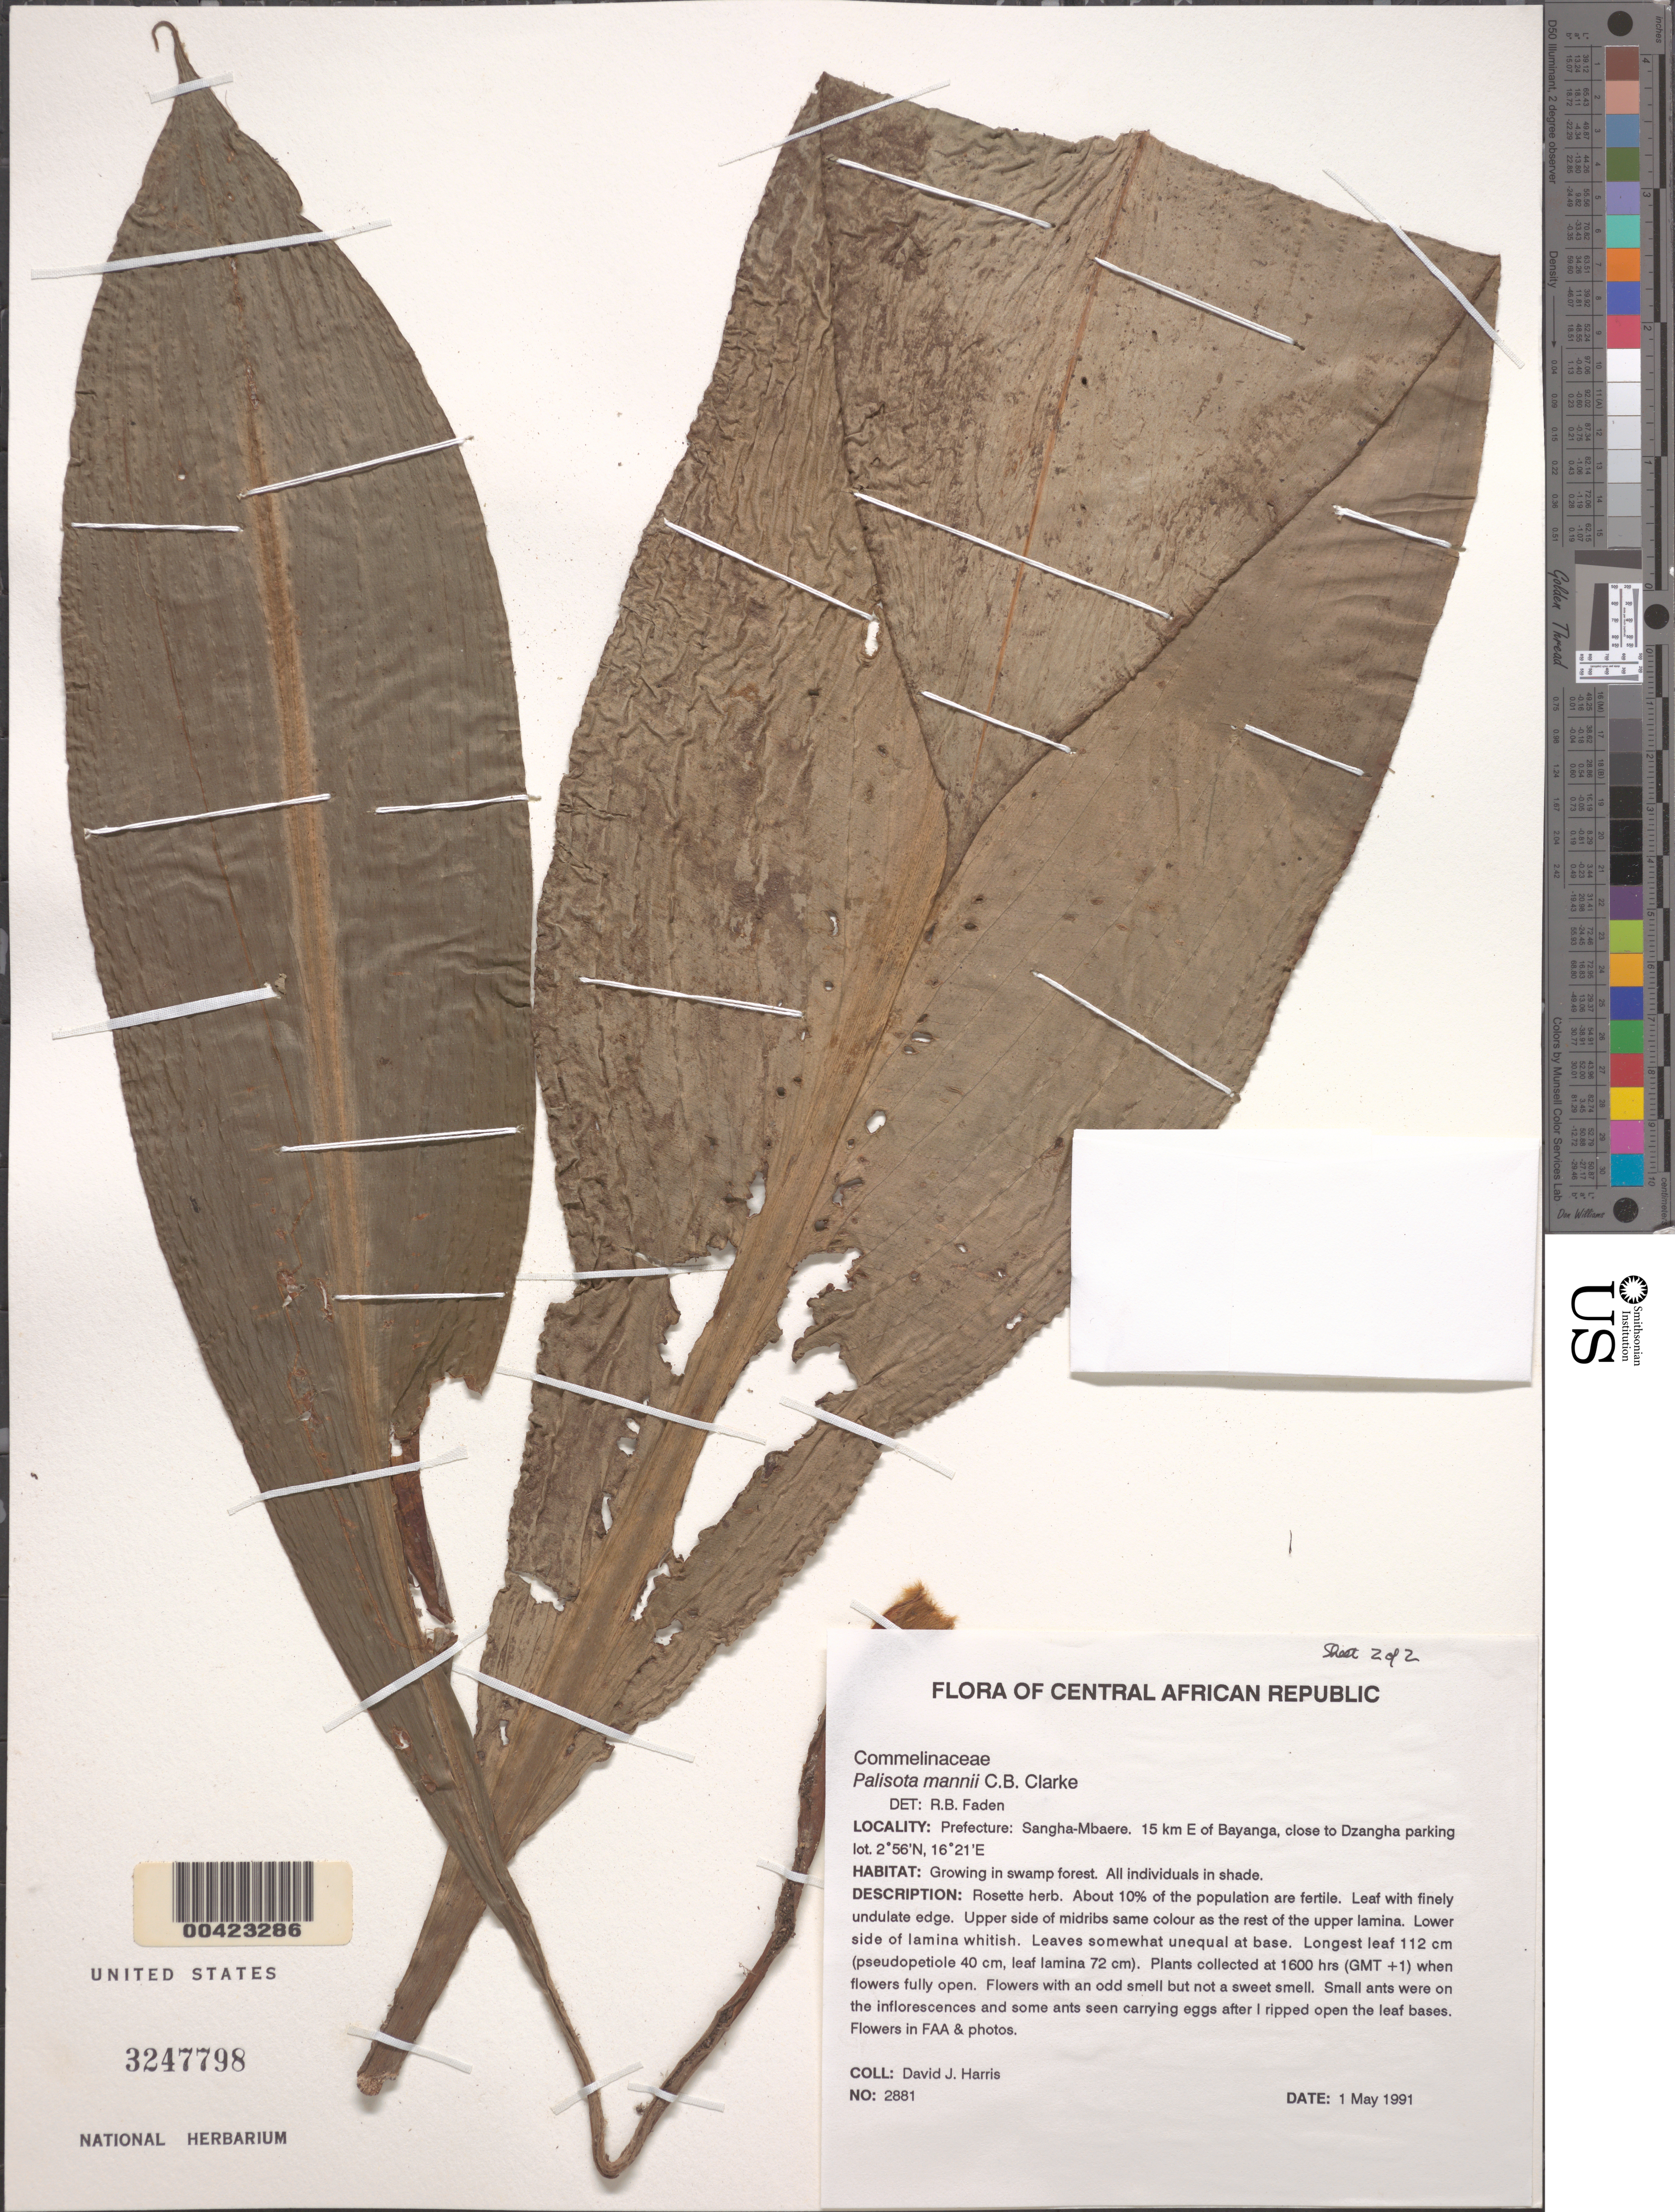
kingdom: Plantae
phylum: Tracheophyta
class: Liliopsida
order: Commelinales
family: Commelinaceae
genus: Palisota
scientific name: Palisota mannii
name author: C.B. Clarke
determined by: Faden, Robert B., (US), Smithsonian Institution - National Museum of Natural History (UNITED STATES)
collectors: D. J. Harris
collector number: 2881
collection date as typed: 01 May 1991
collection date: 1991-05-01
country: Central African Republic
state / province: Sangha-Mbaere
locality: Sangha-mbaere, E of Bayanga on road to Dzangha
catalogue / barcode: US 3247798